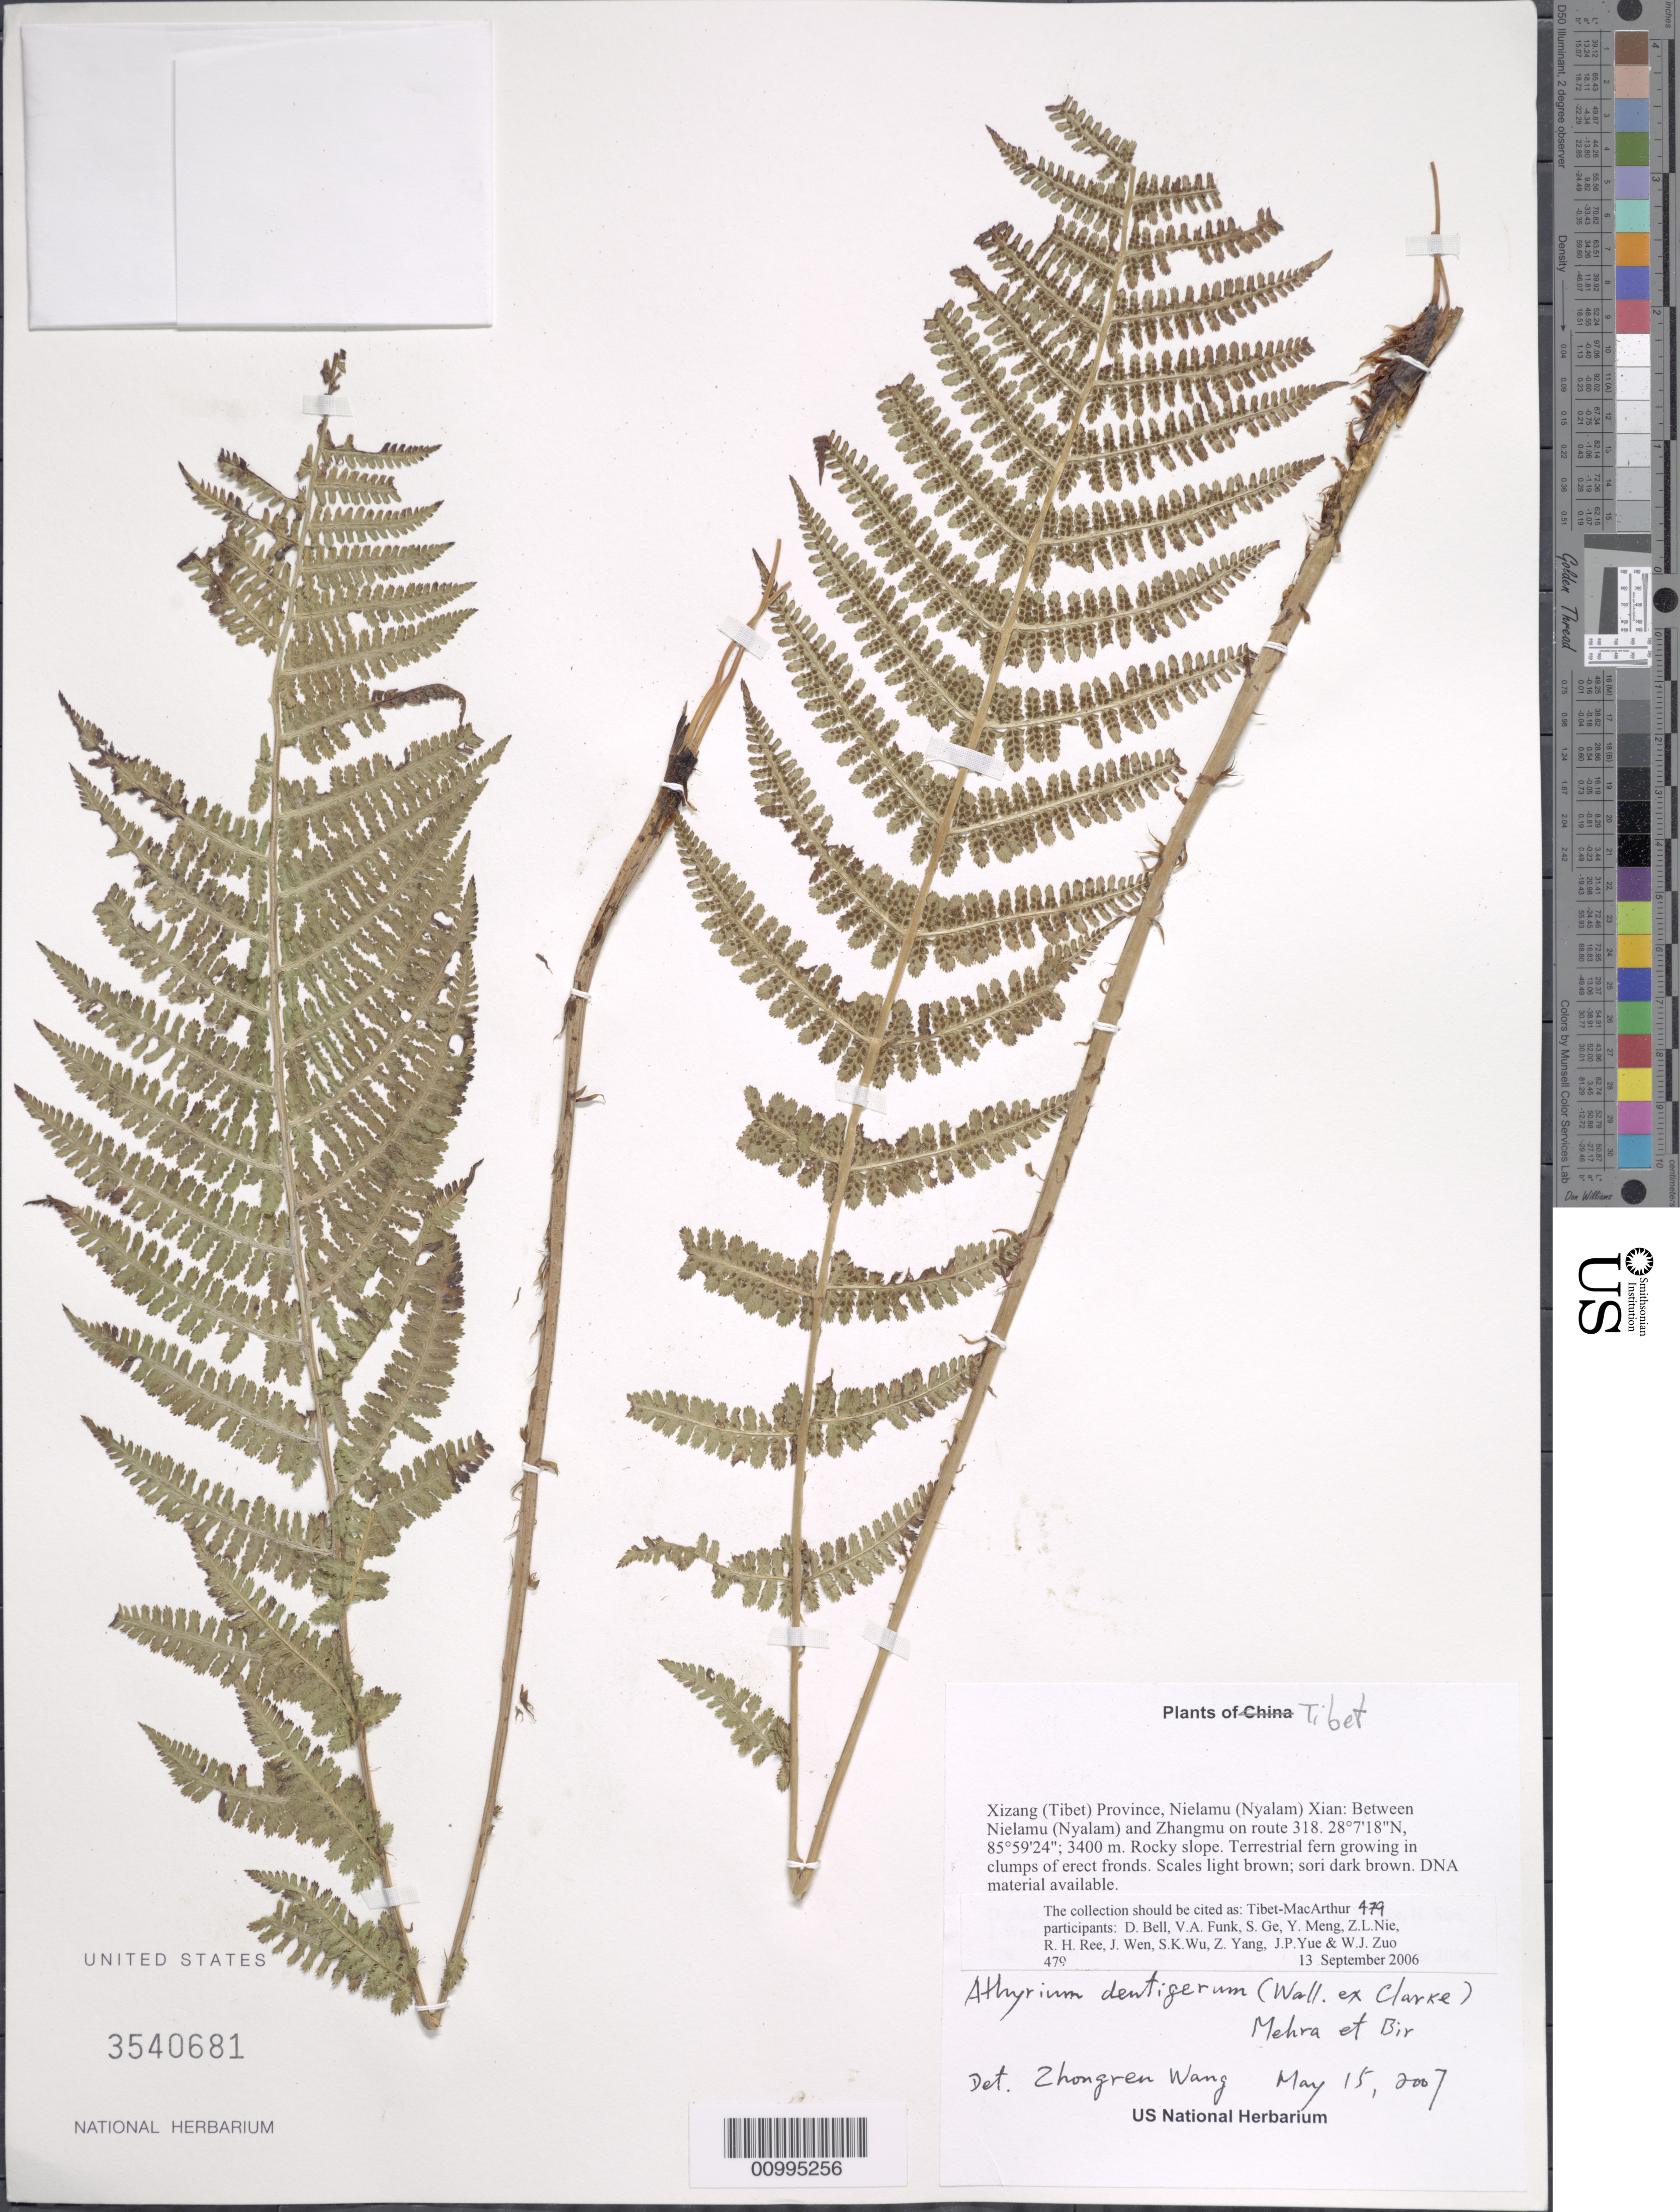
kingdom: Plantae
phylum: Tracheophyta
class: Polypodiopsida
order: Polypodiales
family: Athyriaceae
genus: Athyrium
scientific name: Athyrium dentigerum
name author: (Wall. ex C.B. Clarke) Mehra & Bir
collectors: Tibet-MacArthur, D. A. Bell, V. Funk, S. Ge, Y. Meng, Z. Nie, R. Ree, H. Sun, J. Wen, Z. Yang, J. Yue, Z. Zhou & W. Zuo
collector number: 479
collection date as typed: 13 Sep 2006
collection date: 2006-09-13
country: China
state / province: Xizang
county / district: Nielamu (Nyalam) Xian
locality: Between Nielamu (Nyalam) and Zhangmu on route 318.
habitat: Rocky slopes, cliff bases and disturbed areas beside road. Rocky slope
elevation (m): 3400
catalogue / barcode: US 3540681